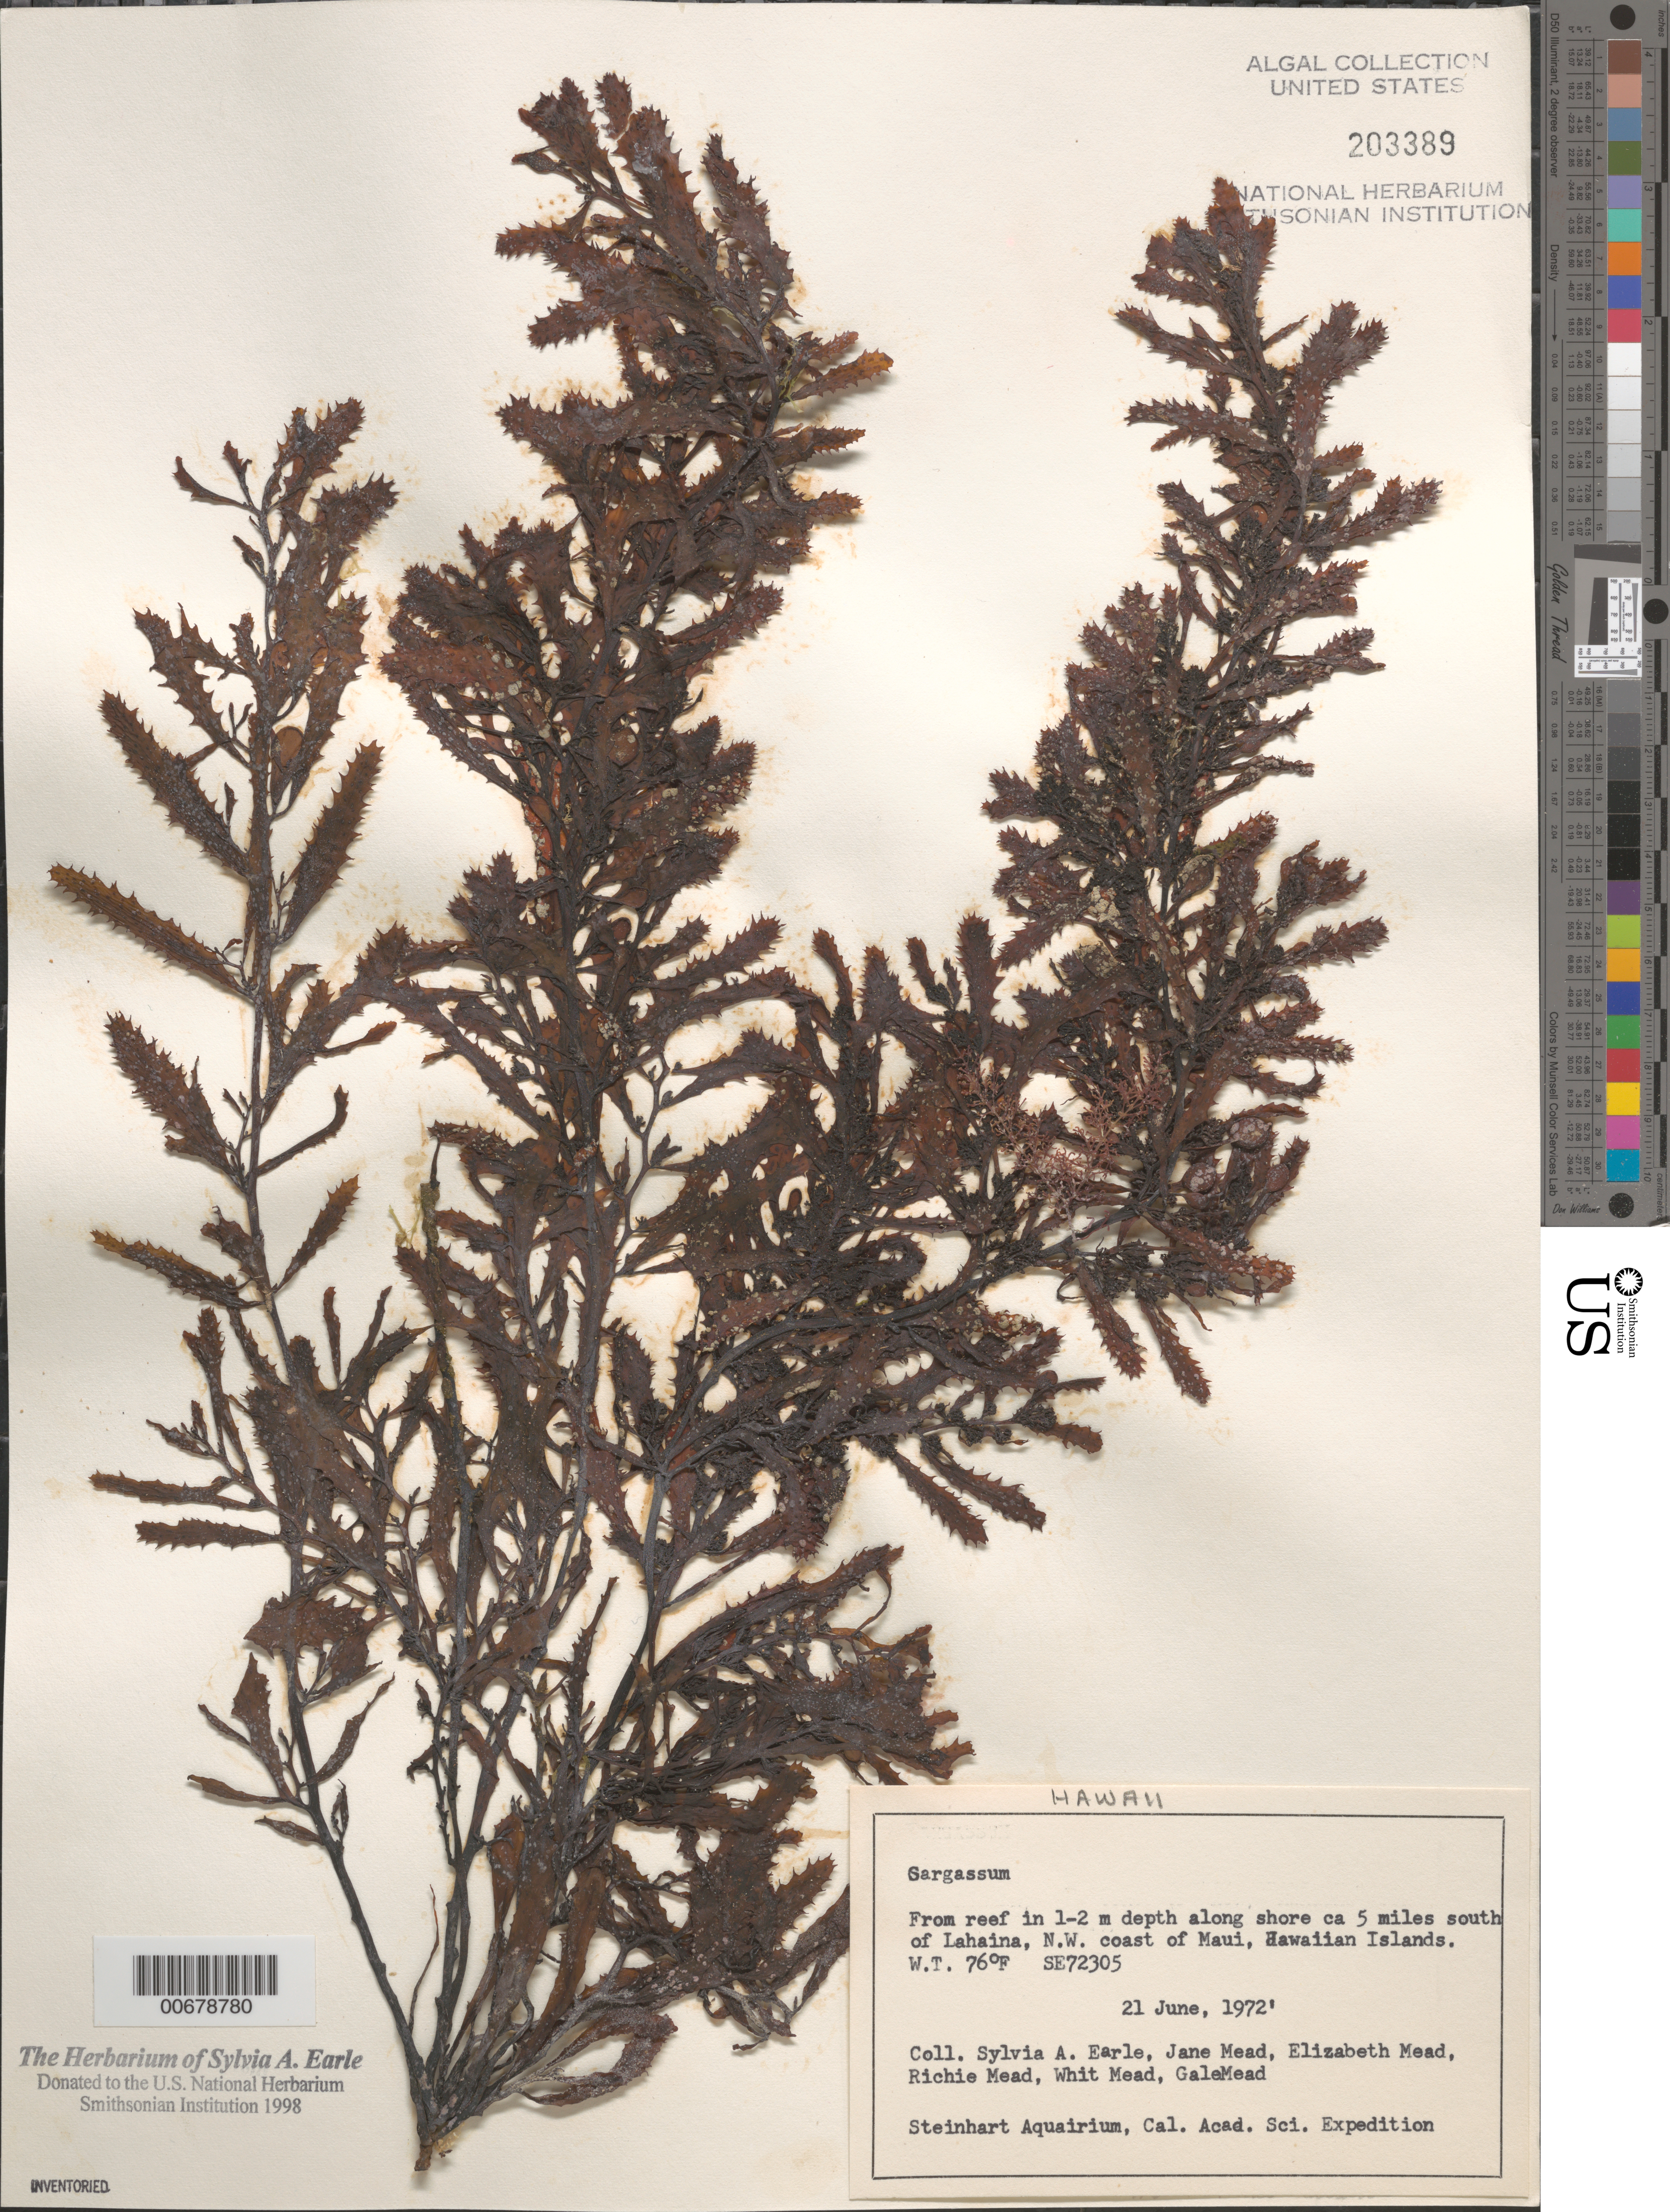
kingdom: Chromista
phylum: Ochrophyta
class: Phaeophyceae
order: Fucales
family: Sargassaceae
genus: Sargassum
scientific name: Sargassum sp.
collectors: S. A. Earle, J. Mead, E. Mead, R. Mead, W. Mead & G. W. Mead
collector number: SE 72305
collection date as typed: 21 Jun 1972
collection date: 1972-06-21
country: United States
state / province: Hawaii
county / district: Maui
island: Maui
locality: Shore ca. 5 miles south of Lahaina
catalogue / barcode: US 203389